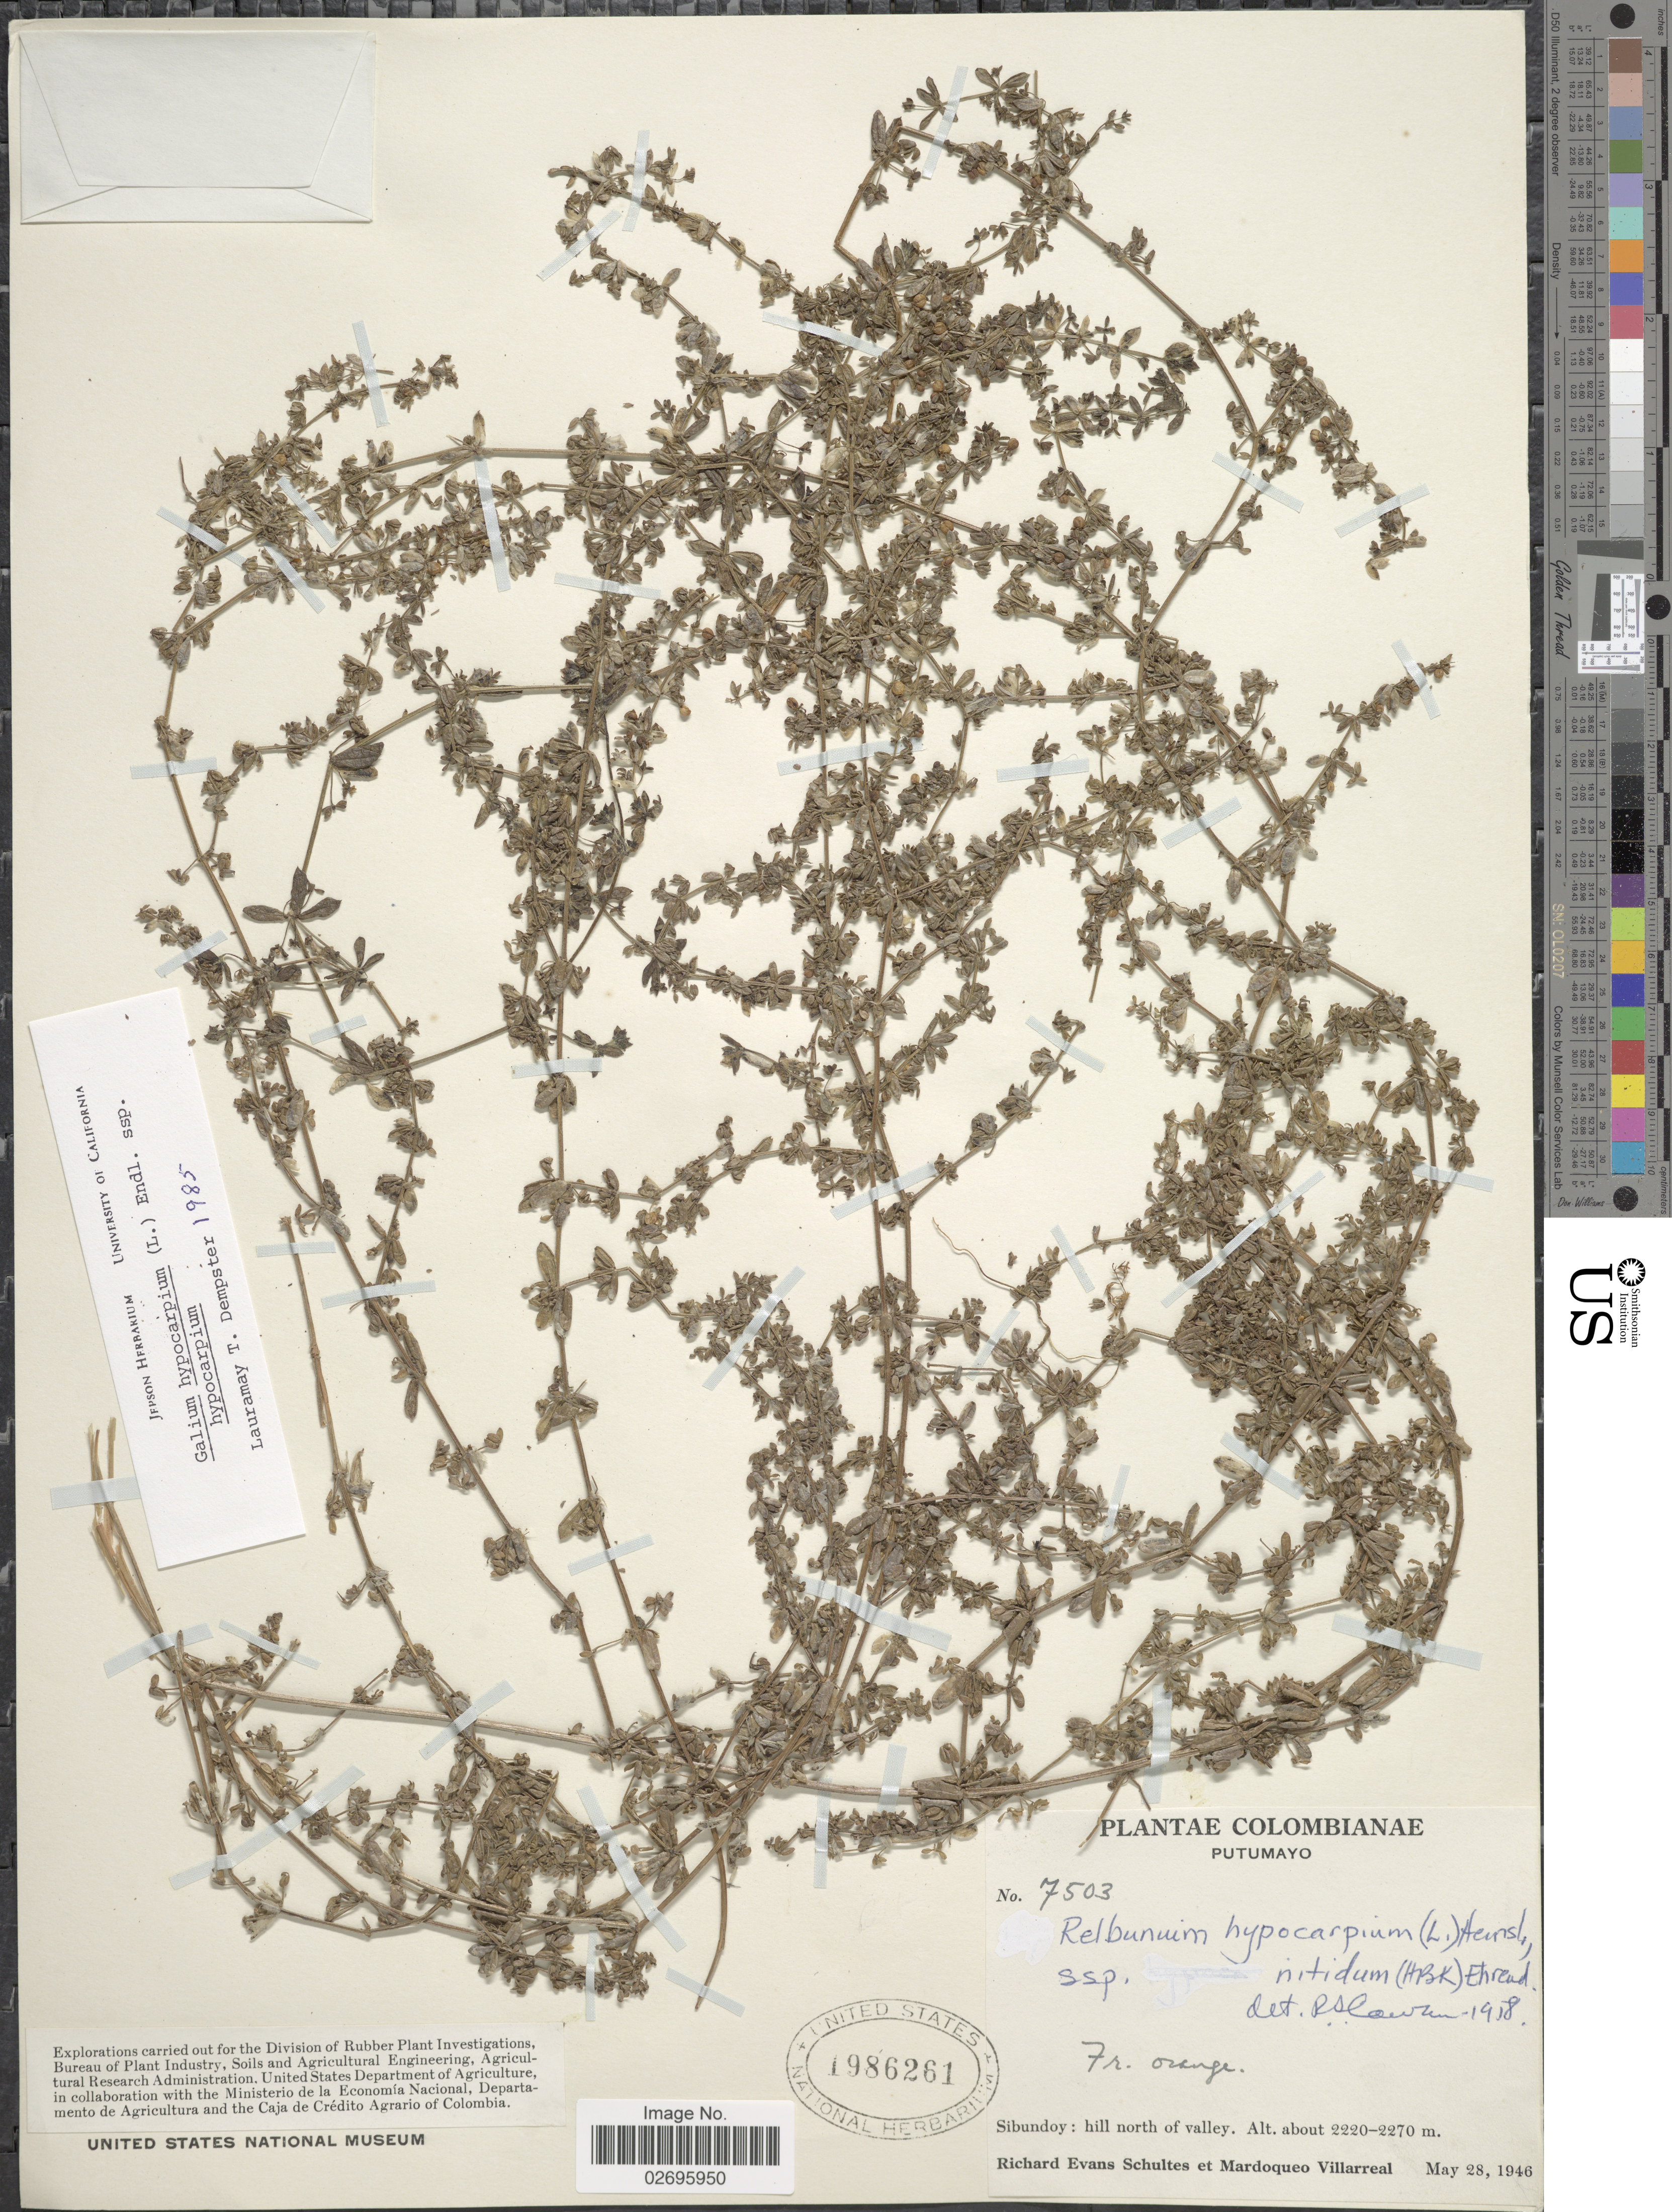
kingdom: Plantae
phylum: Tracheophyta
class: Magnoliopsida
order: Gentianales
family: Rubiaceae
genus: Galium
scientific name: Galium hypocarpium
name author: (L.) Endl. ex Griseb.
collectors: R. E. Schultes & M. Villareal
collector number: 7503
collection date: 1946-05-28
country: Colombia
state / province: Putumayo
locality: Sibundoy: hill north of valley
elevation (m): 2220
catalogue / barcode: US 1986261